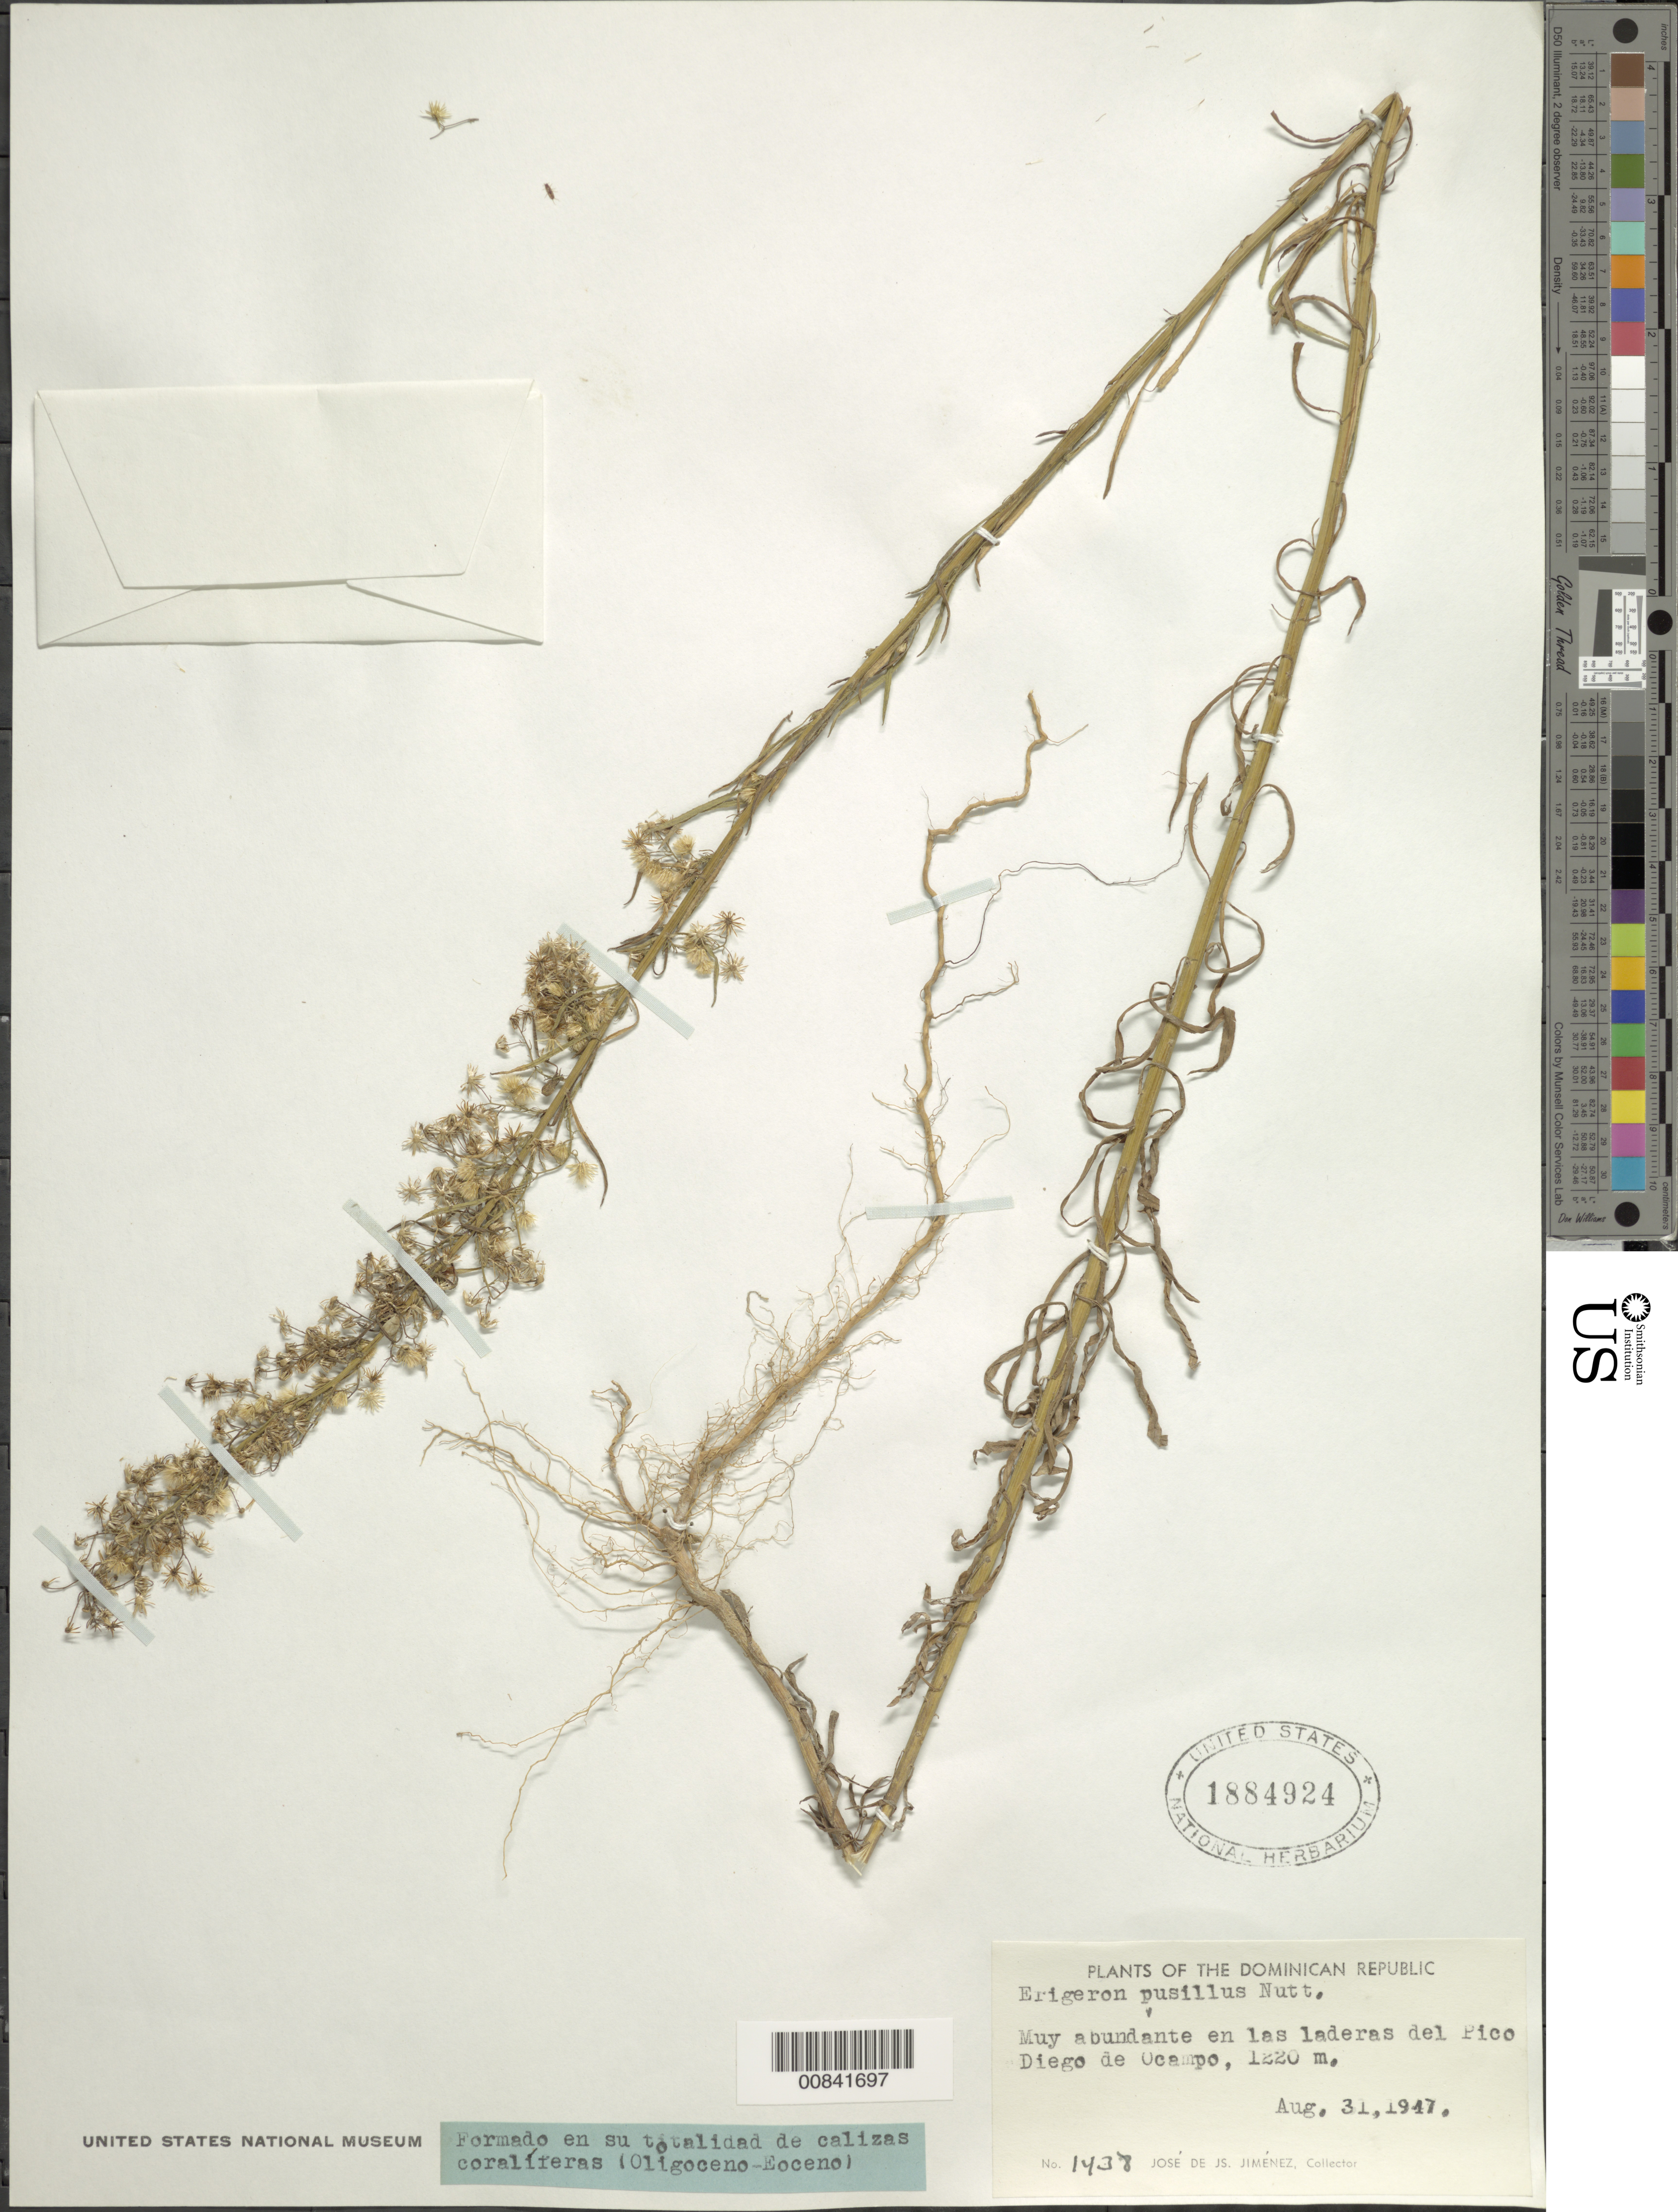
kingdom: Plantae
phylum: Tracheophyta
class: Magnoliopsida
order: Asterales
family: Asteraceae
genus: Conyza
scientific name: Conyza canadensis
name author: (L.) Cronq.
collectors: J. J. Jiménez Almonte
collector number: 1438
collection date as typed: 31 Aug 1947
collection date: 1947-08-31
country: Dominican Republic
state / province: Santiago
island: Hispaniola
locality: En las laderas del Pico Diego de Ocampo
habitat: Formado en su totalidad de calizas coralíferas (Oligoceno-Eoceno)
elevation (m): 1220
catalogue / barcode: US 1884924